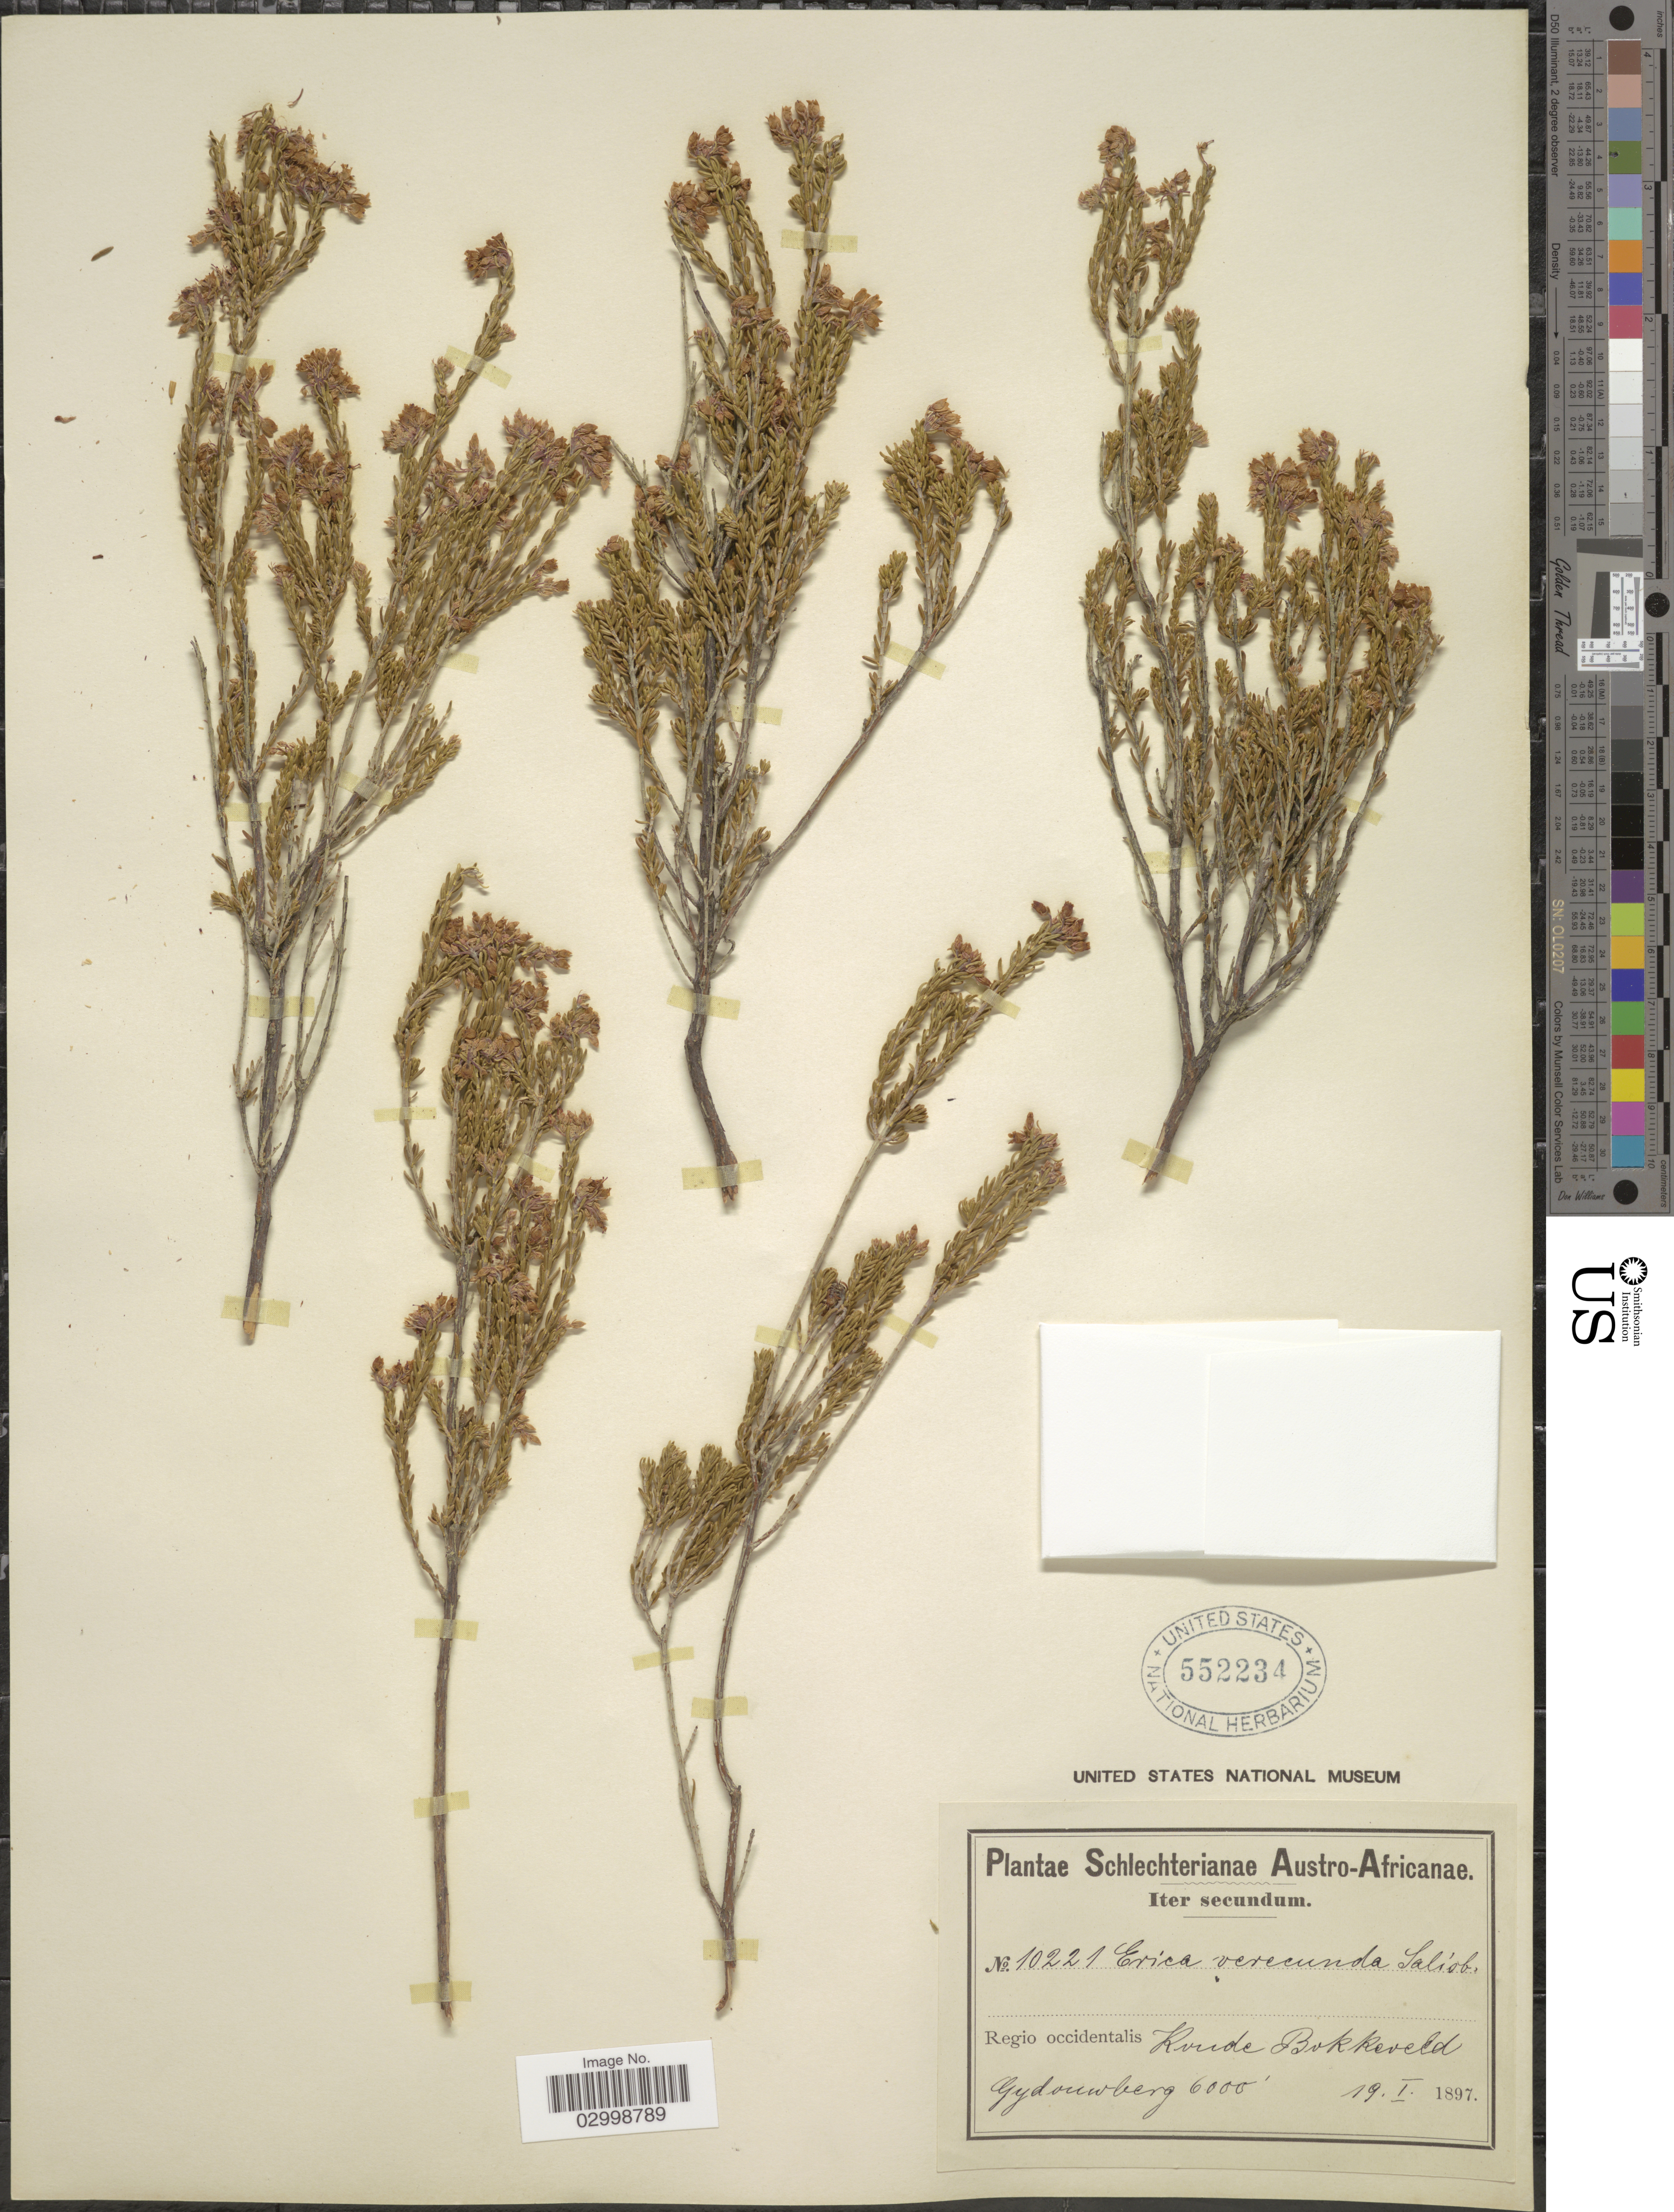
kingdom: Plantae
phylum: Tracheophyta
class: Magnoliopsida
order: Ericales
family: Ericaceae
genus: Erica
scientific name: Erica verecunda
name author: Salisb.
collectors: Schlechter, --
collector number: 10221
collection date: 1897-01-19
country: South Africa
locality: Austro-Africanae. Regio occidentalis. Koude Bokkeveld.Gydouwberg.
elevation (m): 1829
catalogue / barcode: US 552234